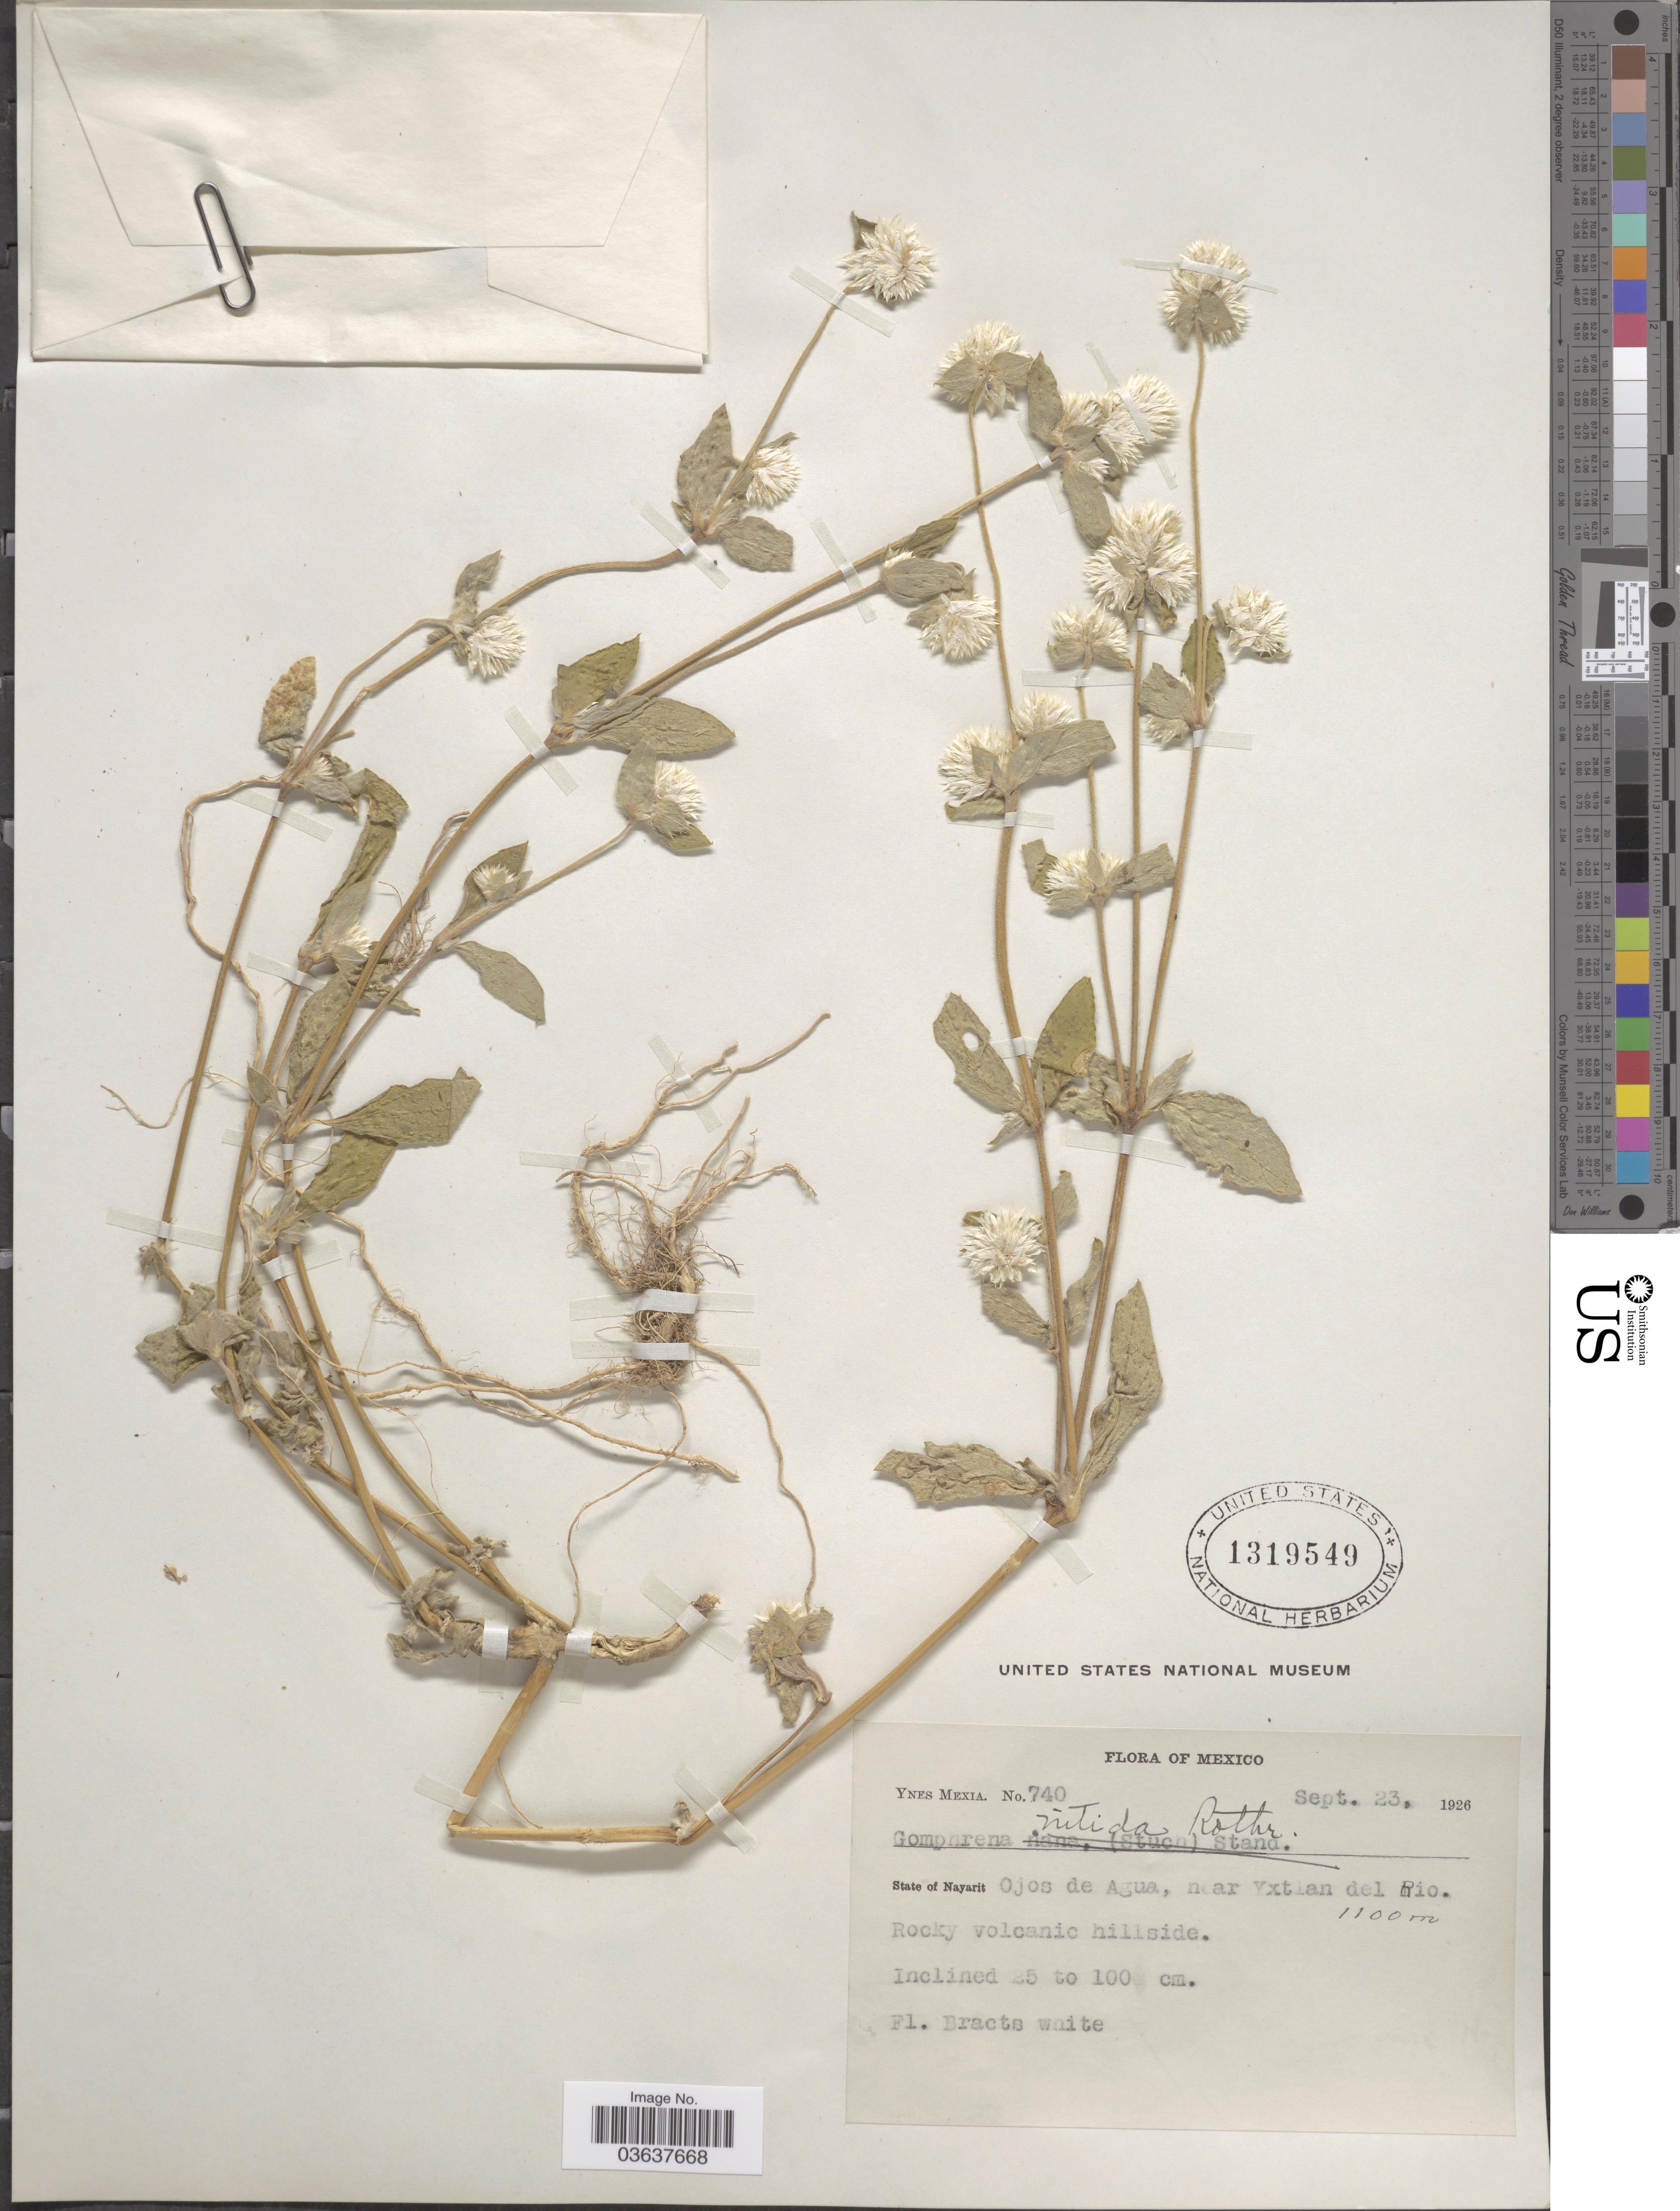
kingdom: Plantae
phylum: Tracheophyta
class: Magnoliopsida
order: Caryophyllales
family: Amaranthaceae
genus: Gomphrena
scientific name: Gomphrena nitida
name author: Rothr.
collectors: Y. Mexia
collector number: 740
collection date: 1926-09-23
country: Mexico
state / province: Nayarit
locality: Ojos de Agua, near Yxtlan del Rio. Rocky volcanic hillside.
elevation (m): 1100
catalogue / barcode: US 1319549